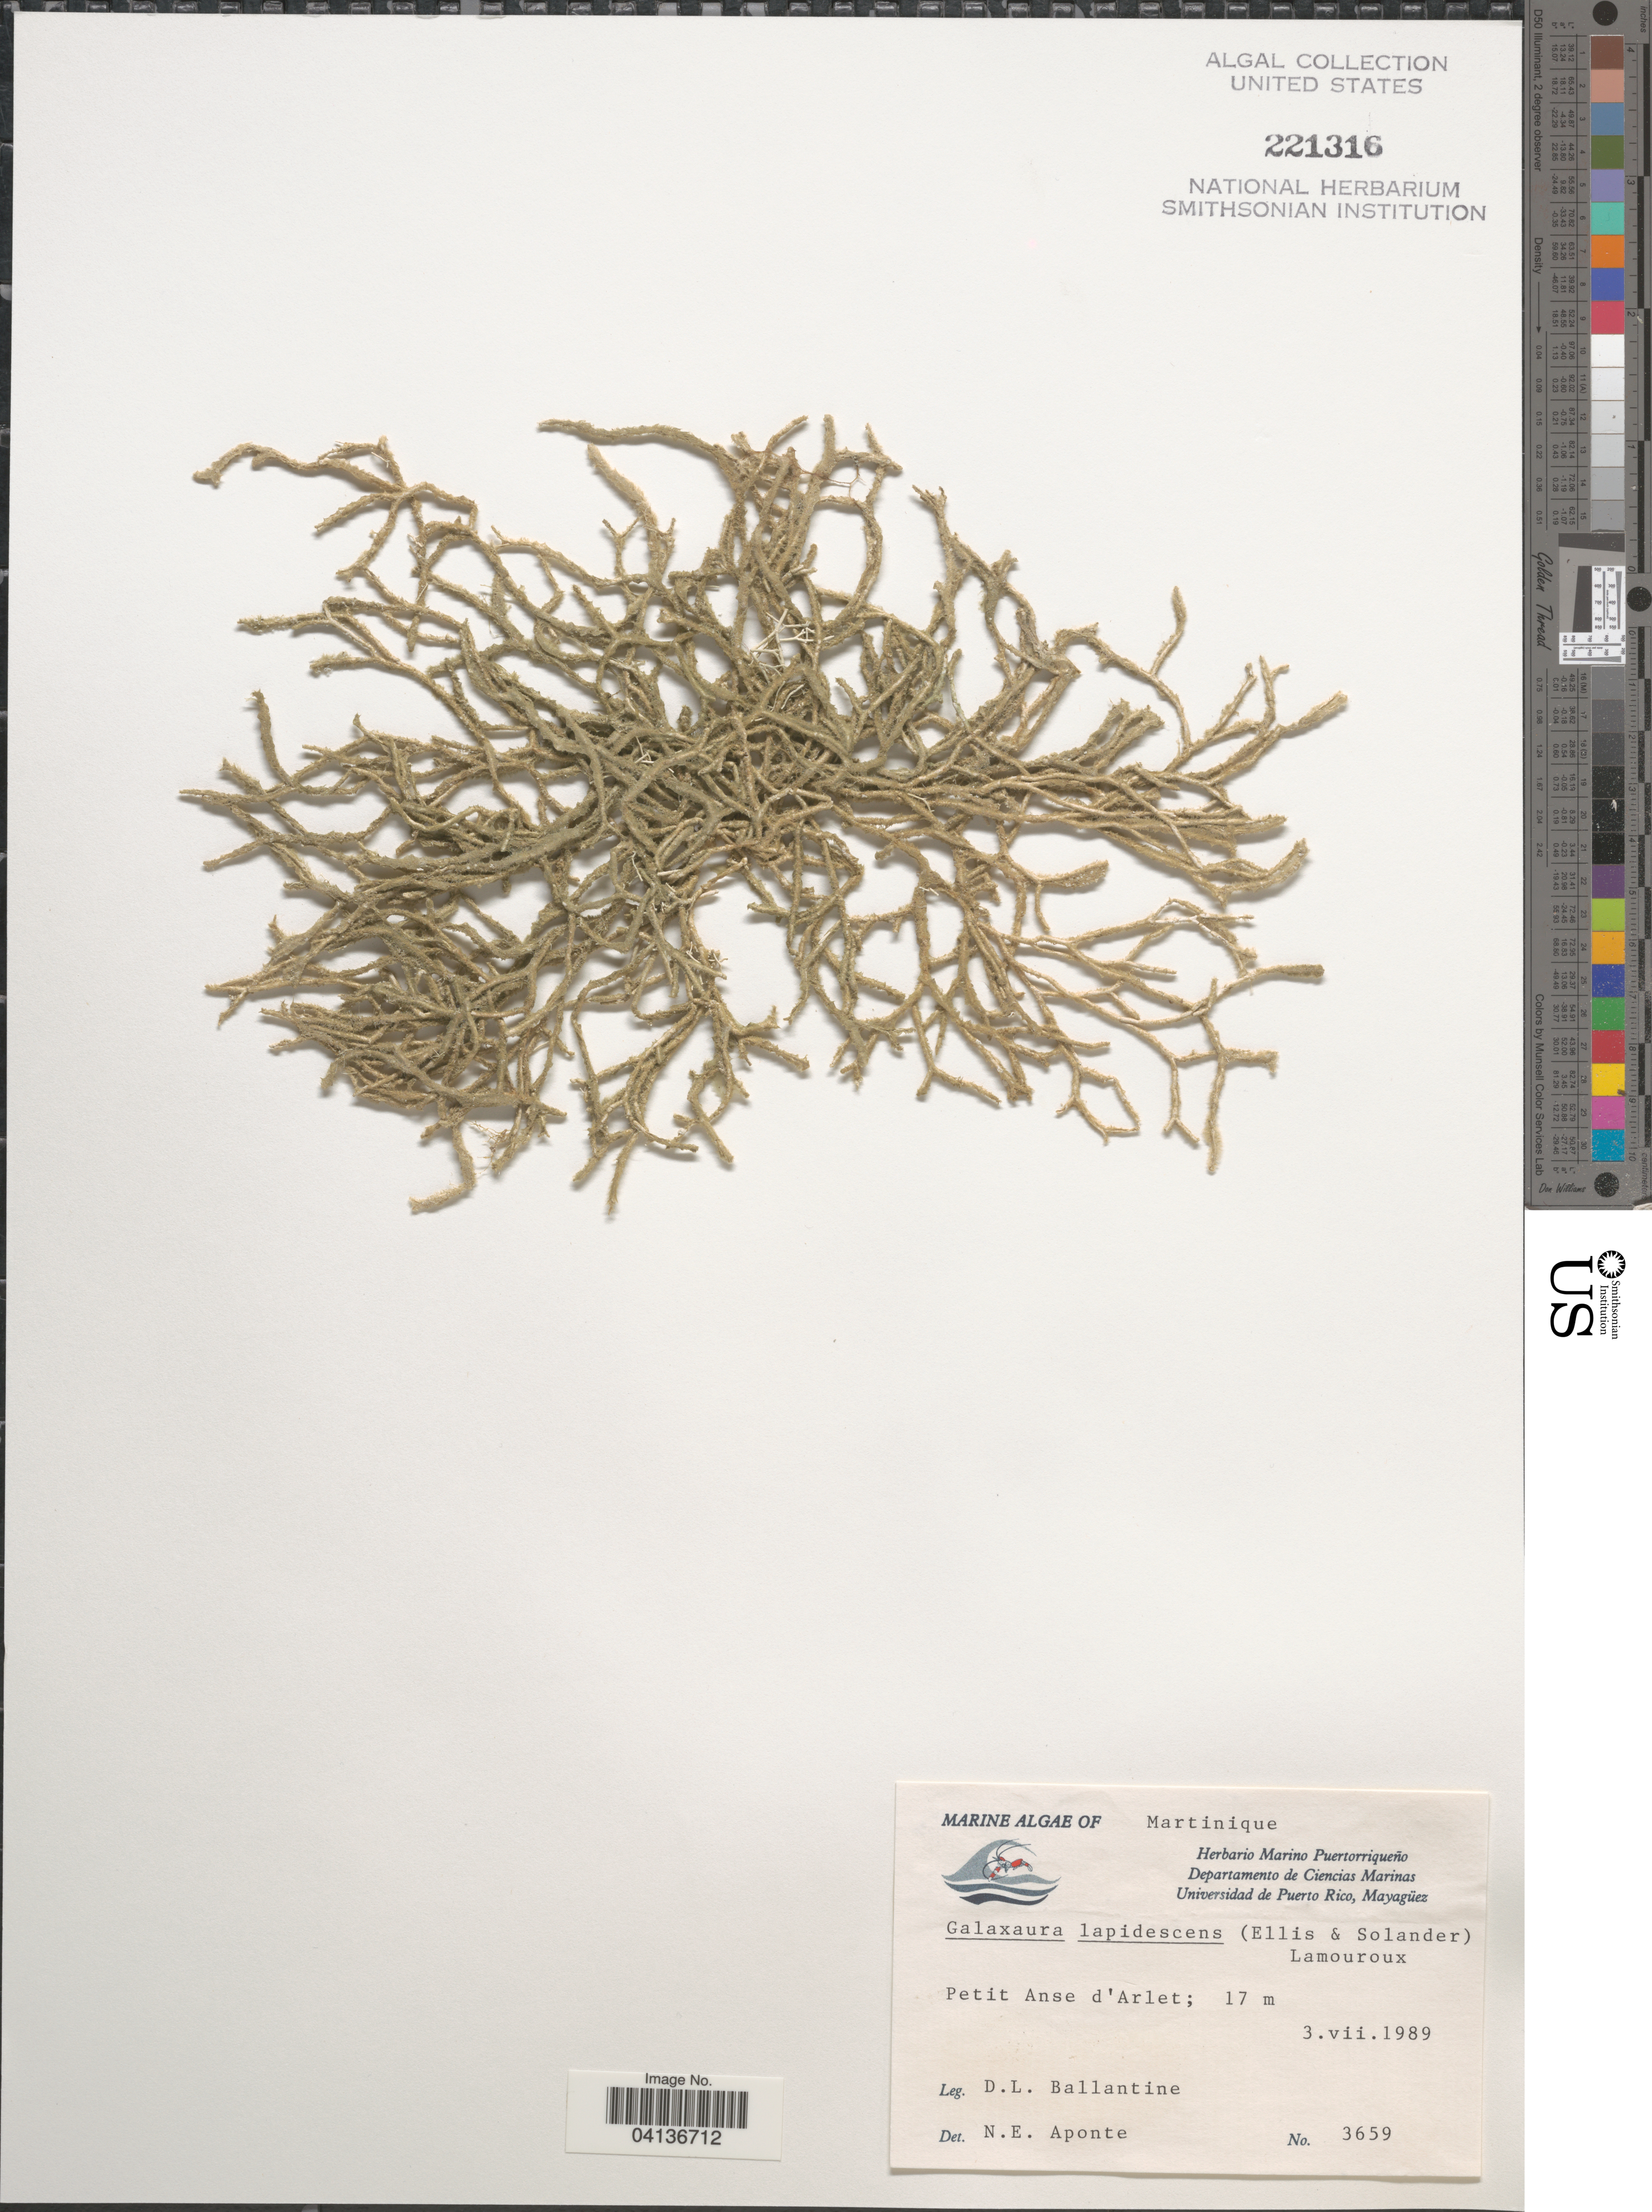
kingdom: Plantae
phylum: Rhodophyta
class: Florideophyceae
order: Nemaliales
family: Galaxauraceae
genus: Galaxaura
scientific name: Galaxaura rugosa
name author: (Ellis & Sol.) J.V.Lamouroux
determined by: Algae name updating Project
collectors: D.L. Ballantine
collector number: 3659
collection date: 1989-07-03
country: Martinique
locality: Petit Anse d' Arlet.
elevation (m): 17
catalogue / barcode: US 221316